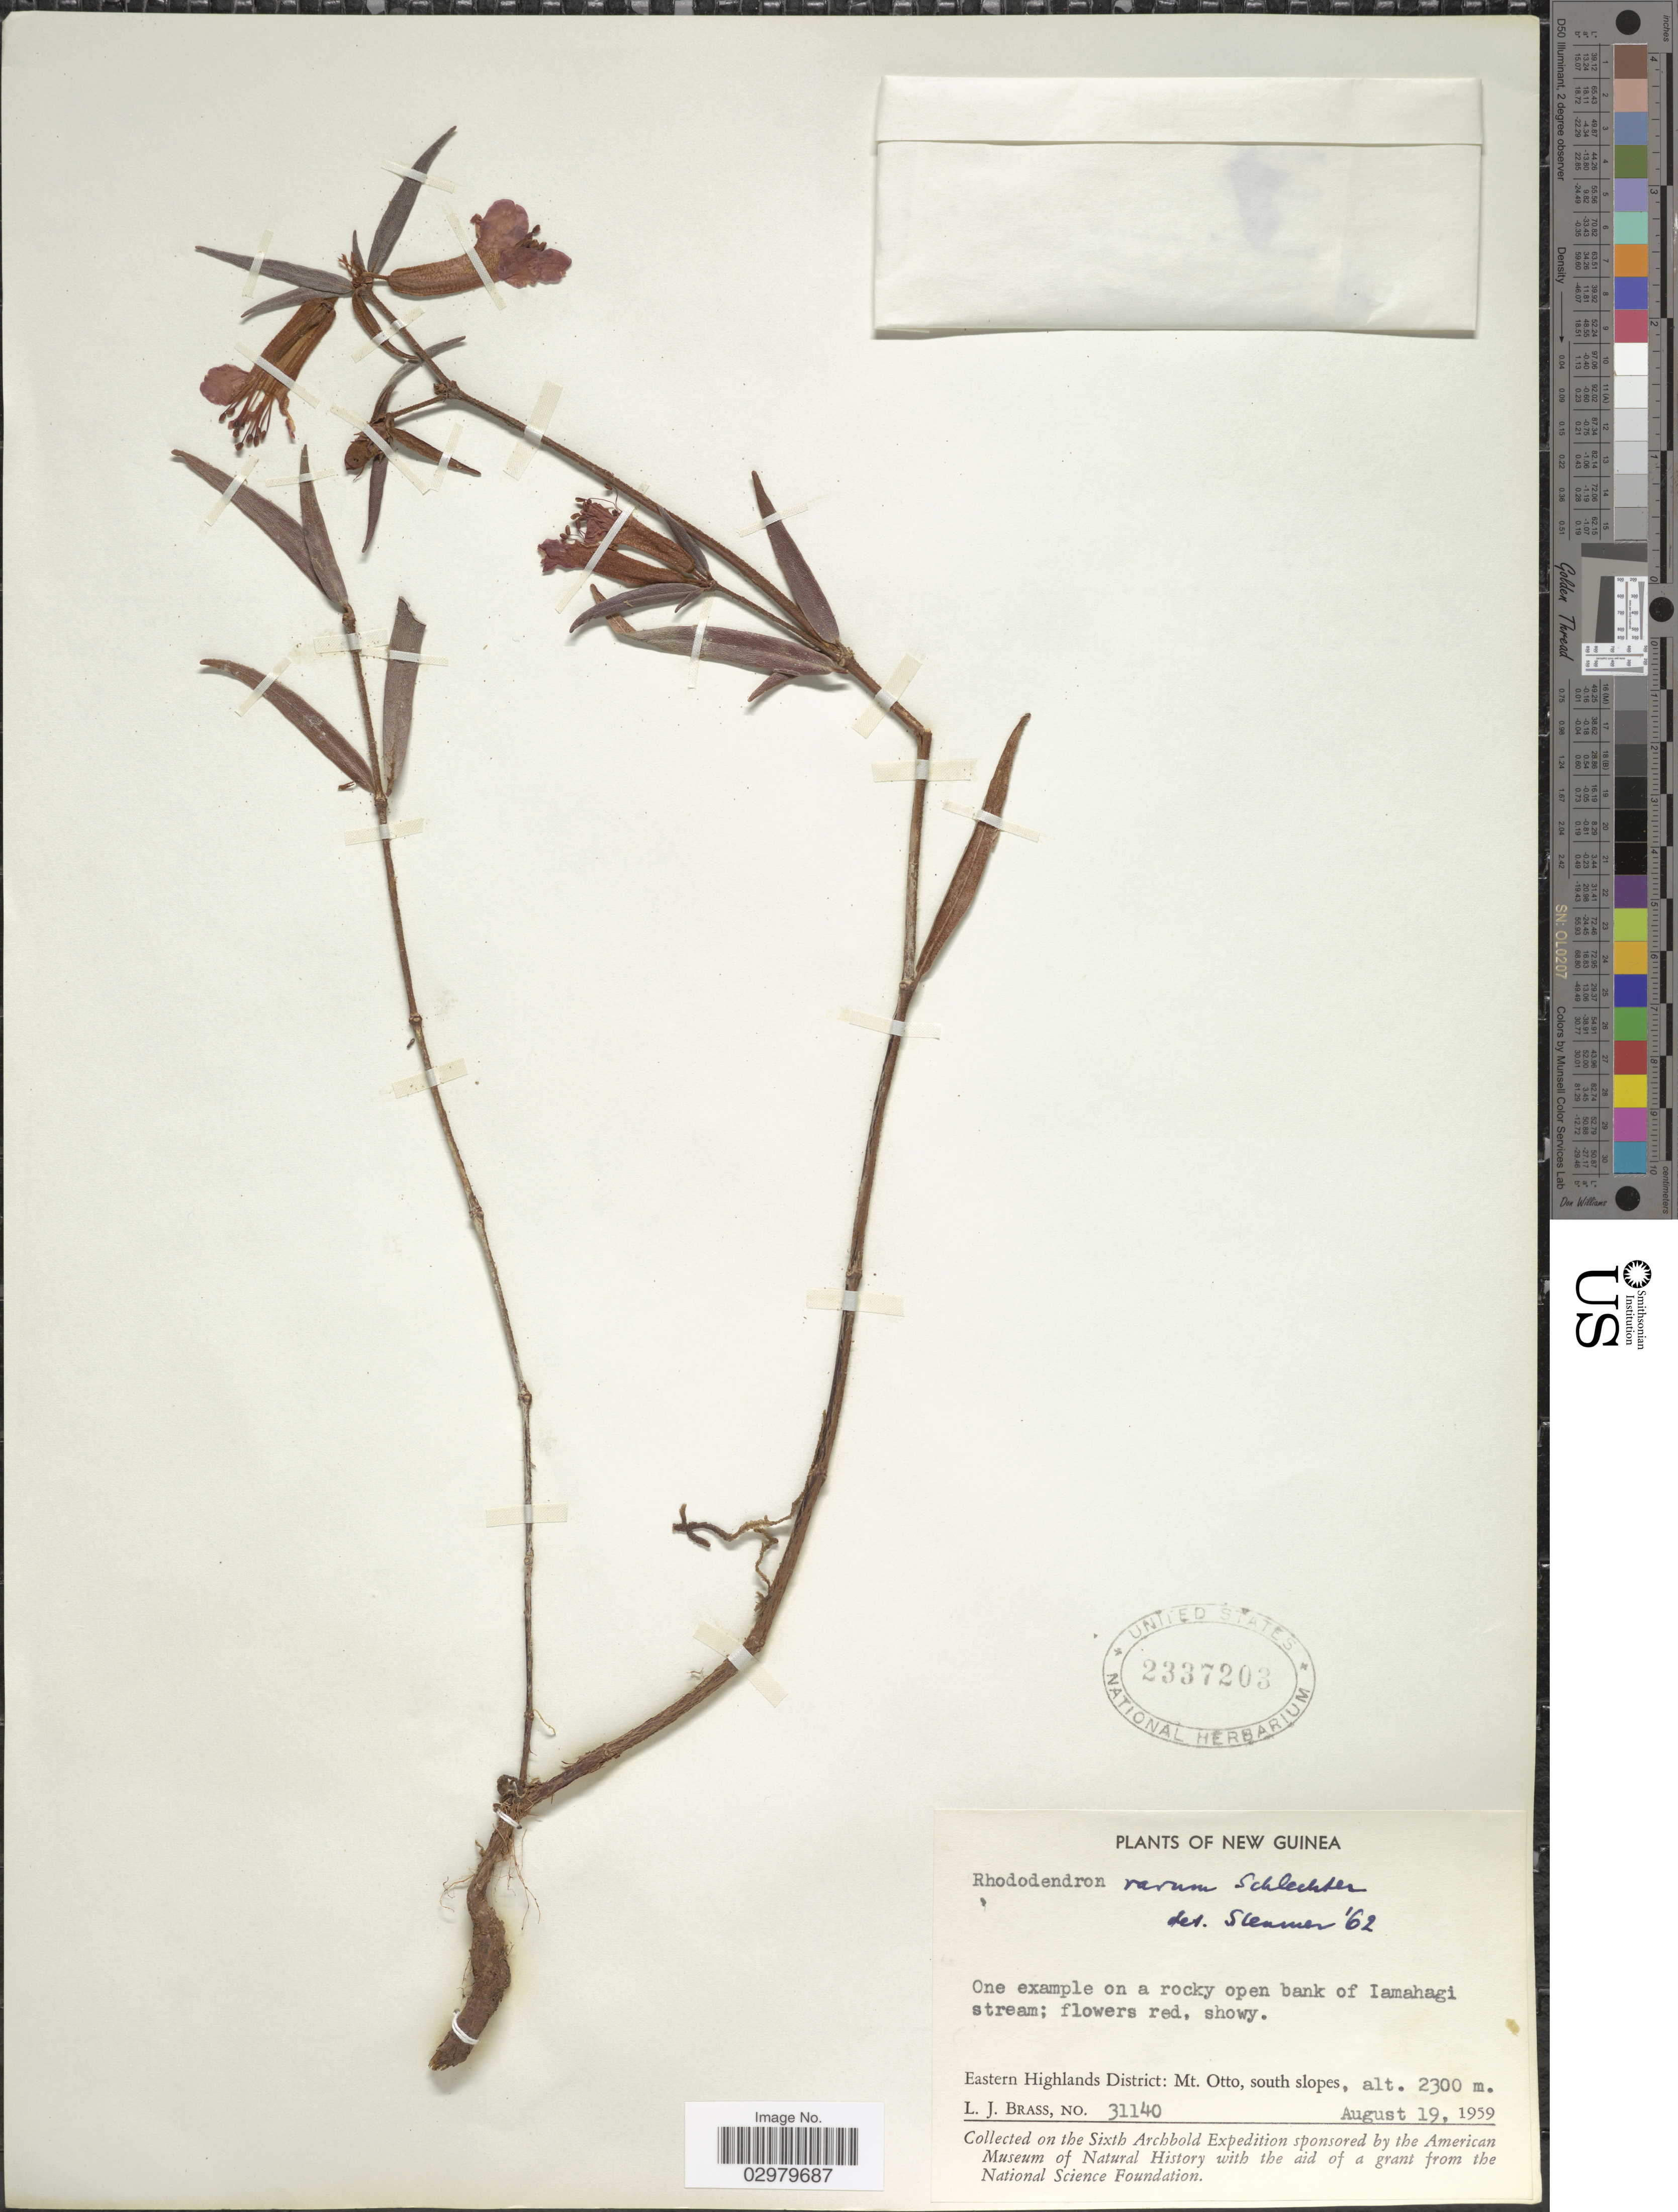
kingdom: Plantae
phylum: Tracheophyta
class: Magnoliopsida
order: Ericales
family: Ericaceae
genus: Rhododendron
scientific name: Rhododendron rarum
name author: Schltr.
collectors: L. J. Brass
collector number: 31140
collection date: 1959-08-19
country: Papua New Guinea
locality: New Guinea. Eastern Highlands District: Mt. Otto, south slopes.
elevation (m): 2300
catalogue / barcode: US 2337203